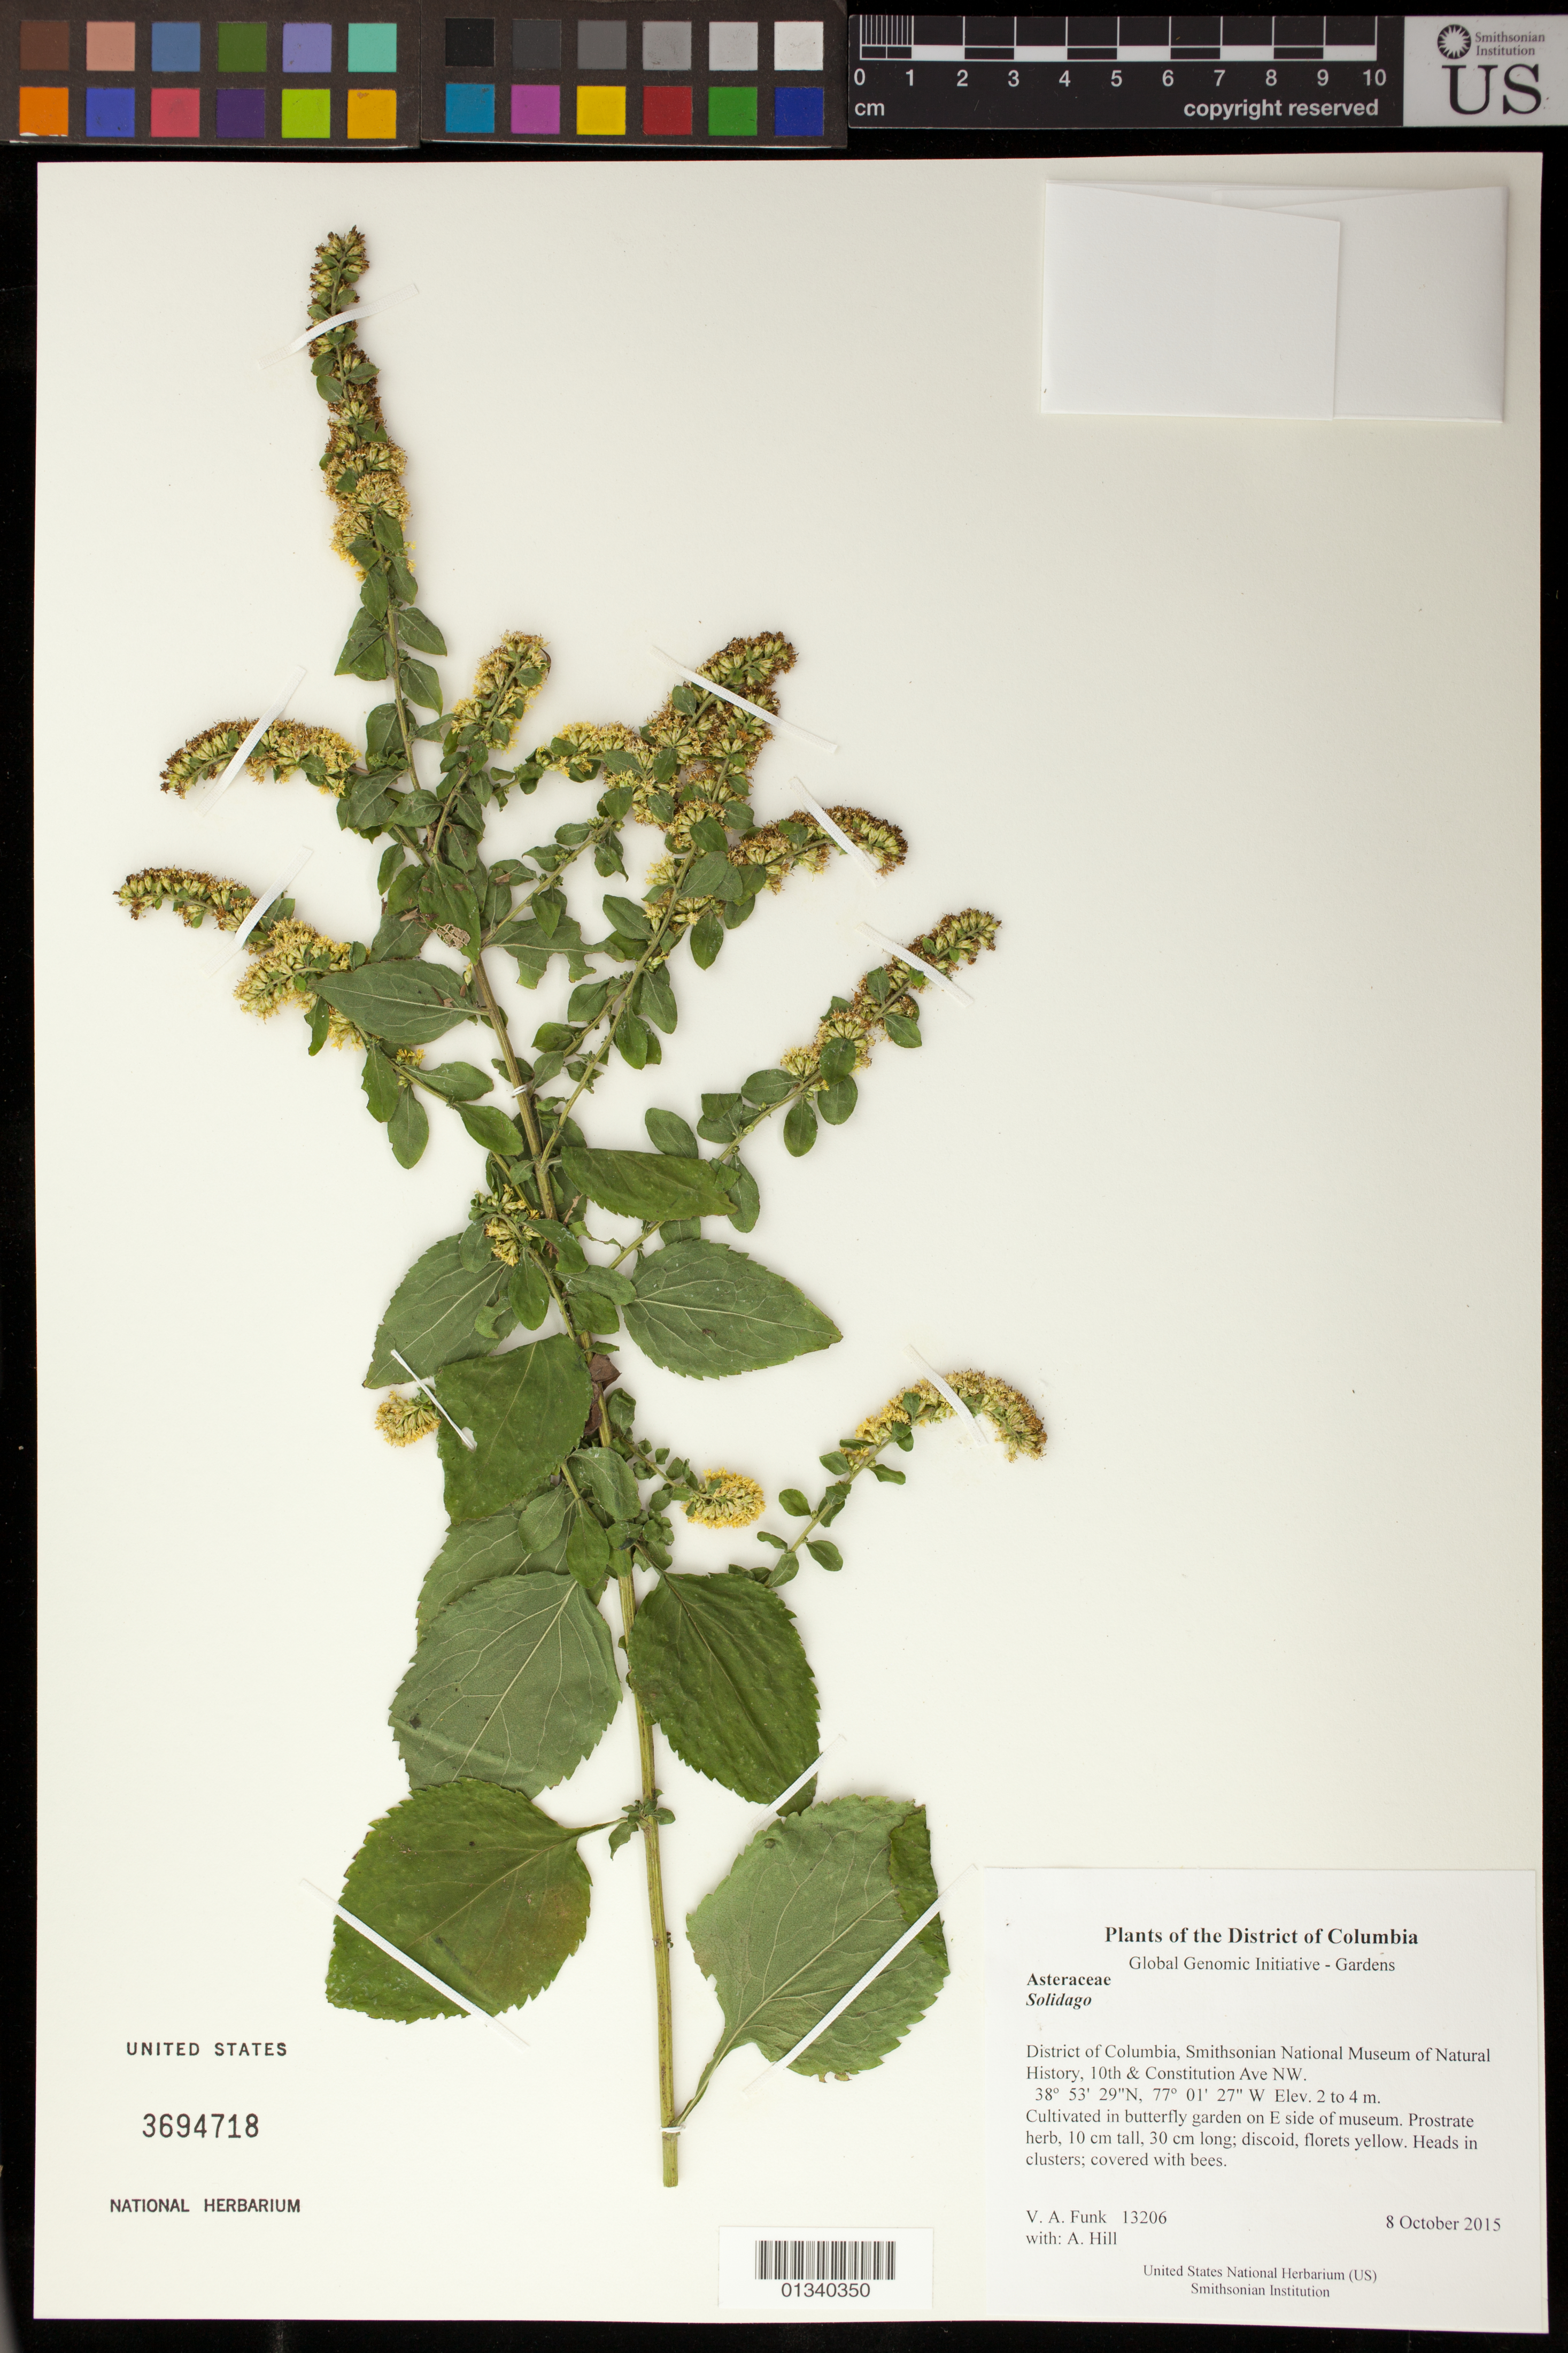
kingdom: Plantae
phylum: Tracheophyta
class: Magnoliopsida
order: Asterales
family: Asteraceae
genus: Solidago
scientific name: Solidago sp.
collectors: A. Hill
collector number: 13206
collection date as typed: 8 October 2015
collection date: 2015-10-08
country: United States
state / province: District of Columbia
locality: Smithsonian National Museum of Natural History, 10th & Constitution Ave NW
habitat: Cultivated in butterfly garden on E side of museum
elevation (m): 2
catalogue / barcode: US 3694718